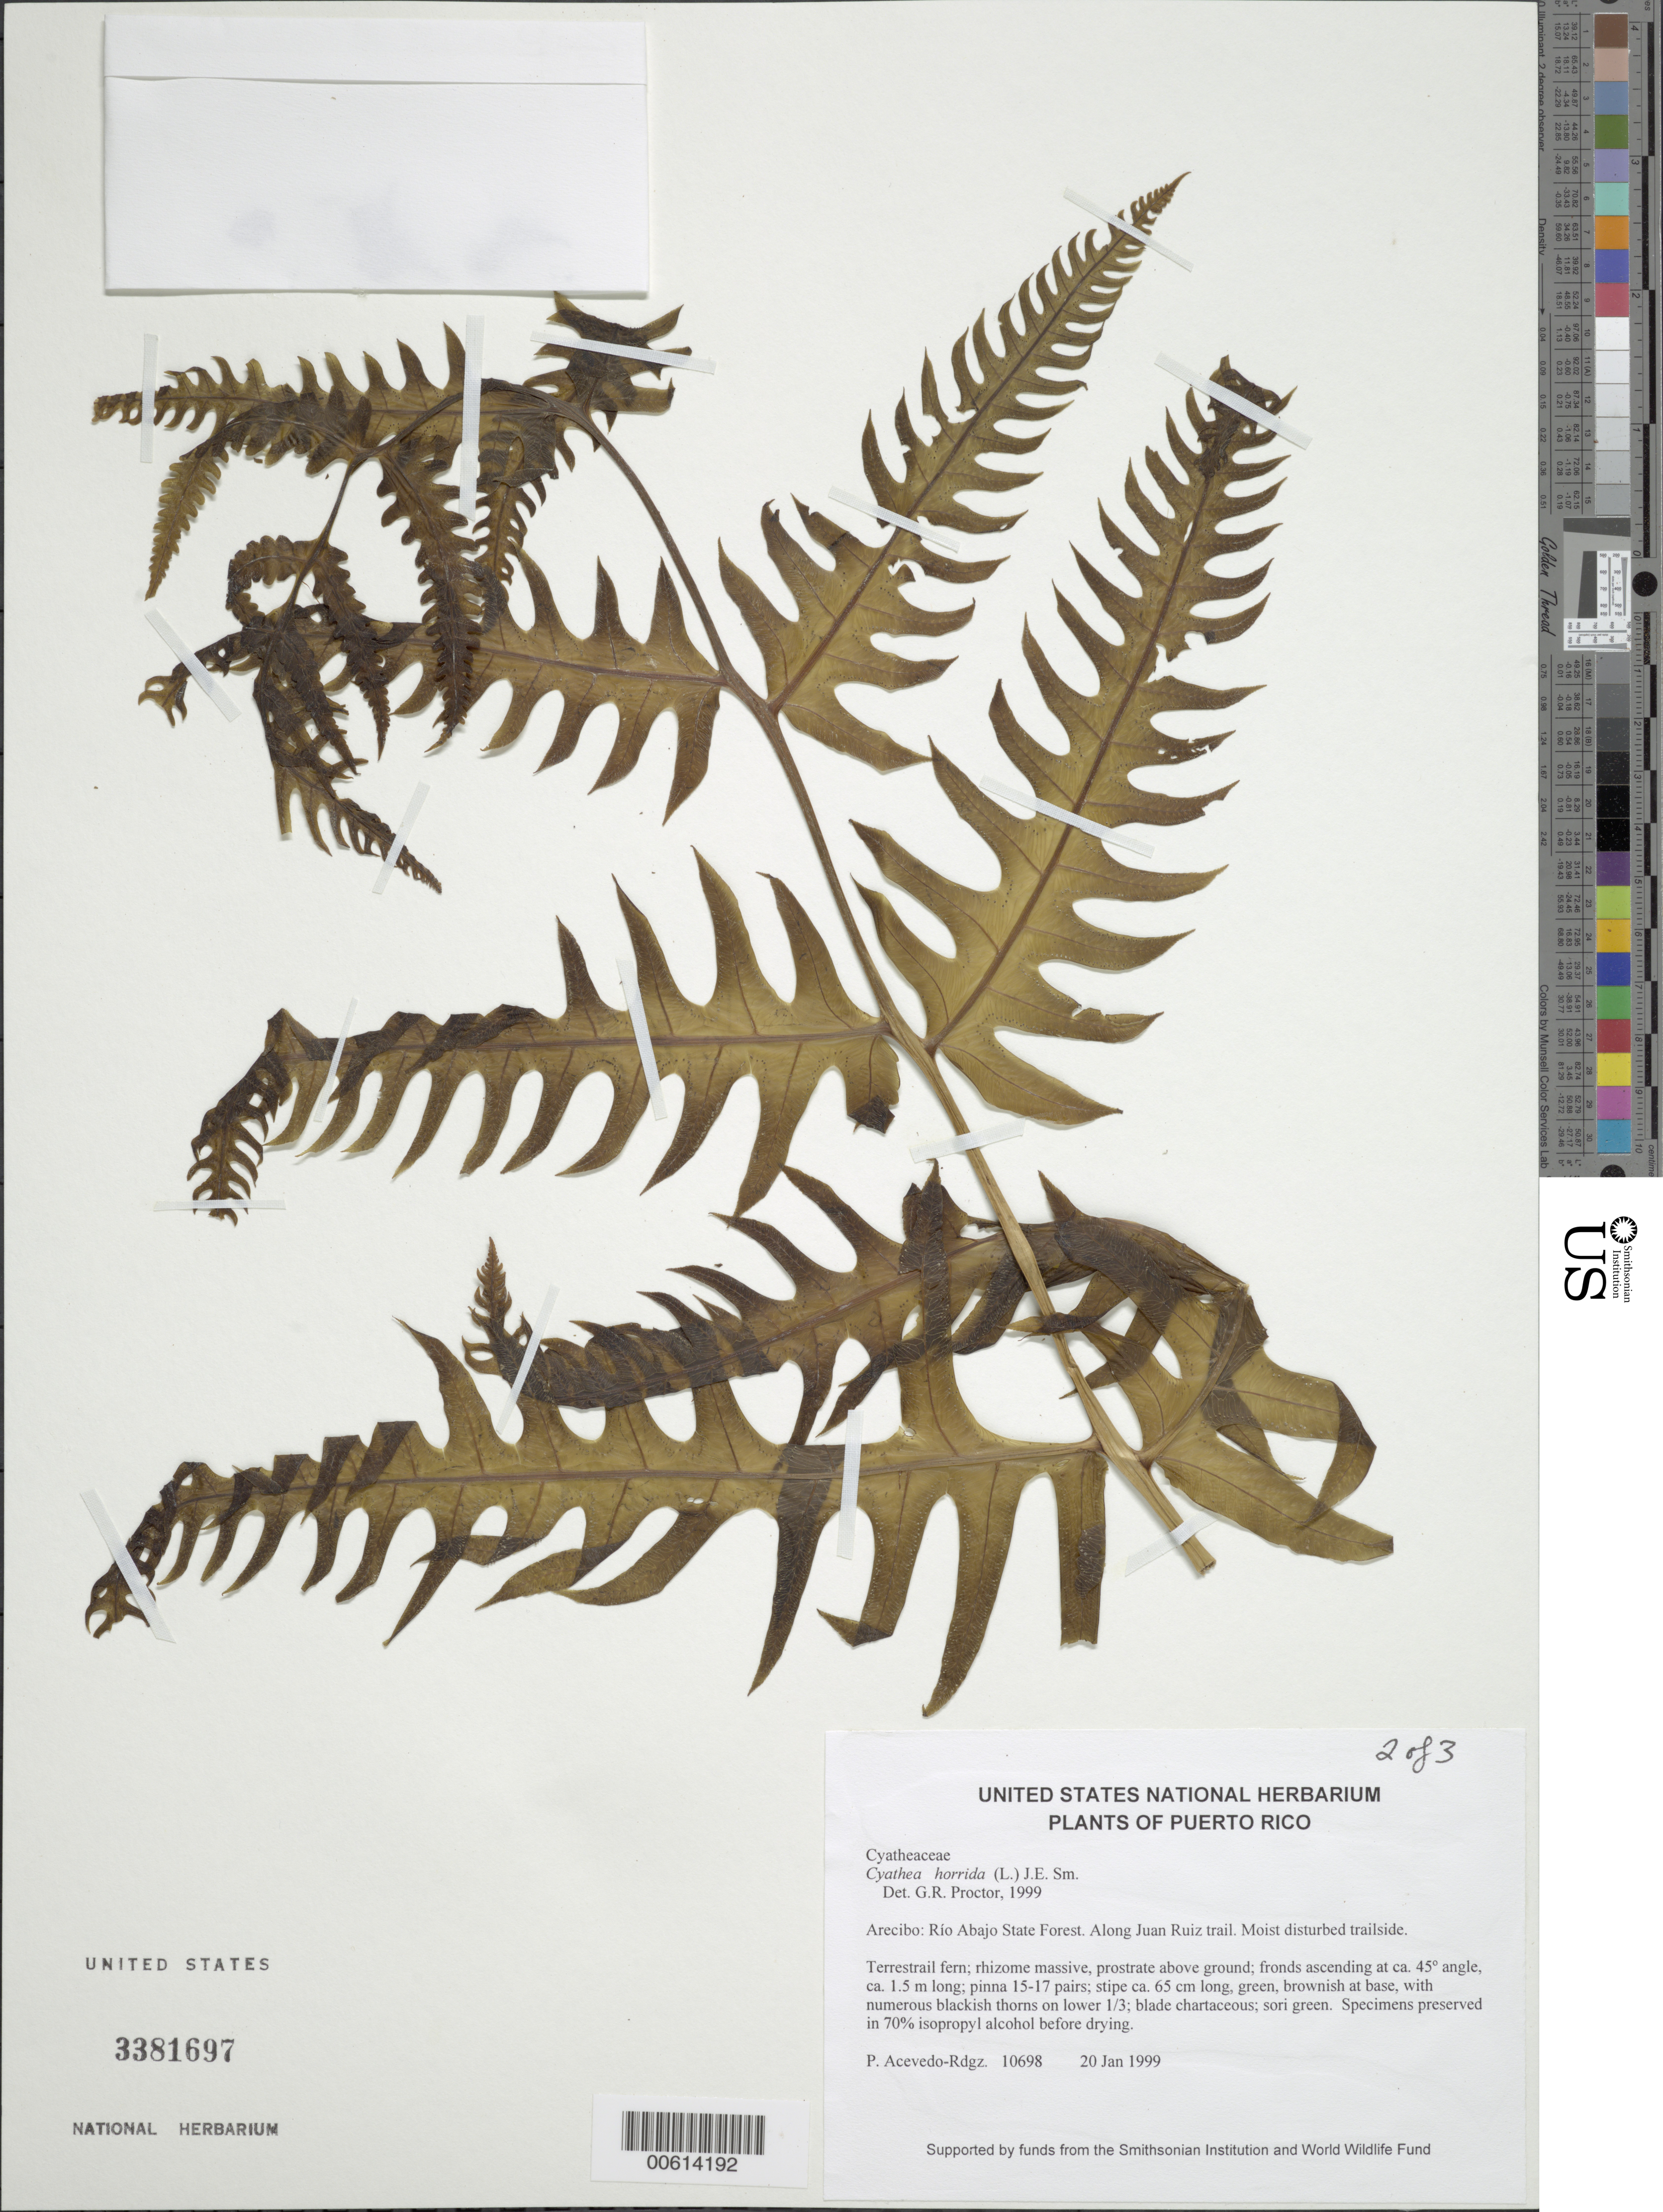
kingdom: Plantae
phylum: Tracheophyta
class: Polypodiopsida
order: Cyatheales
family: Cyatheaceae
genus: Cyathea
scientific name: Cyathea horrida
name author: (L.) Sm.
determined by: Proctor, G. R.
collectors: P. Acevedo-Rodr.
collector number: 10698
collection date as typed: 20 Jan 1999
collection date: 1999-01-20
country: Puerto Rico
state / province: Arecibo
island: Puerto Rico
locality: Arecibo; Río Abajo State Forest. Along Juan Ruiz trail.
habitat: Moist disturbed trailside.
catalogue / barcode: US 3381697